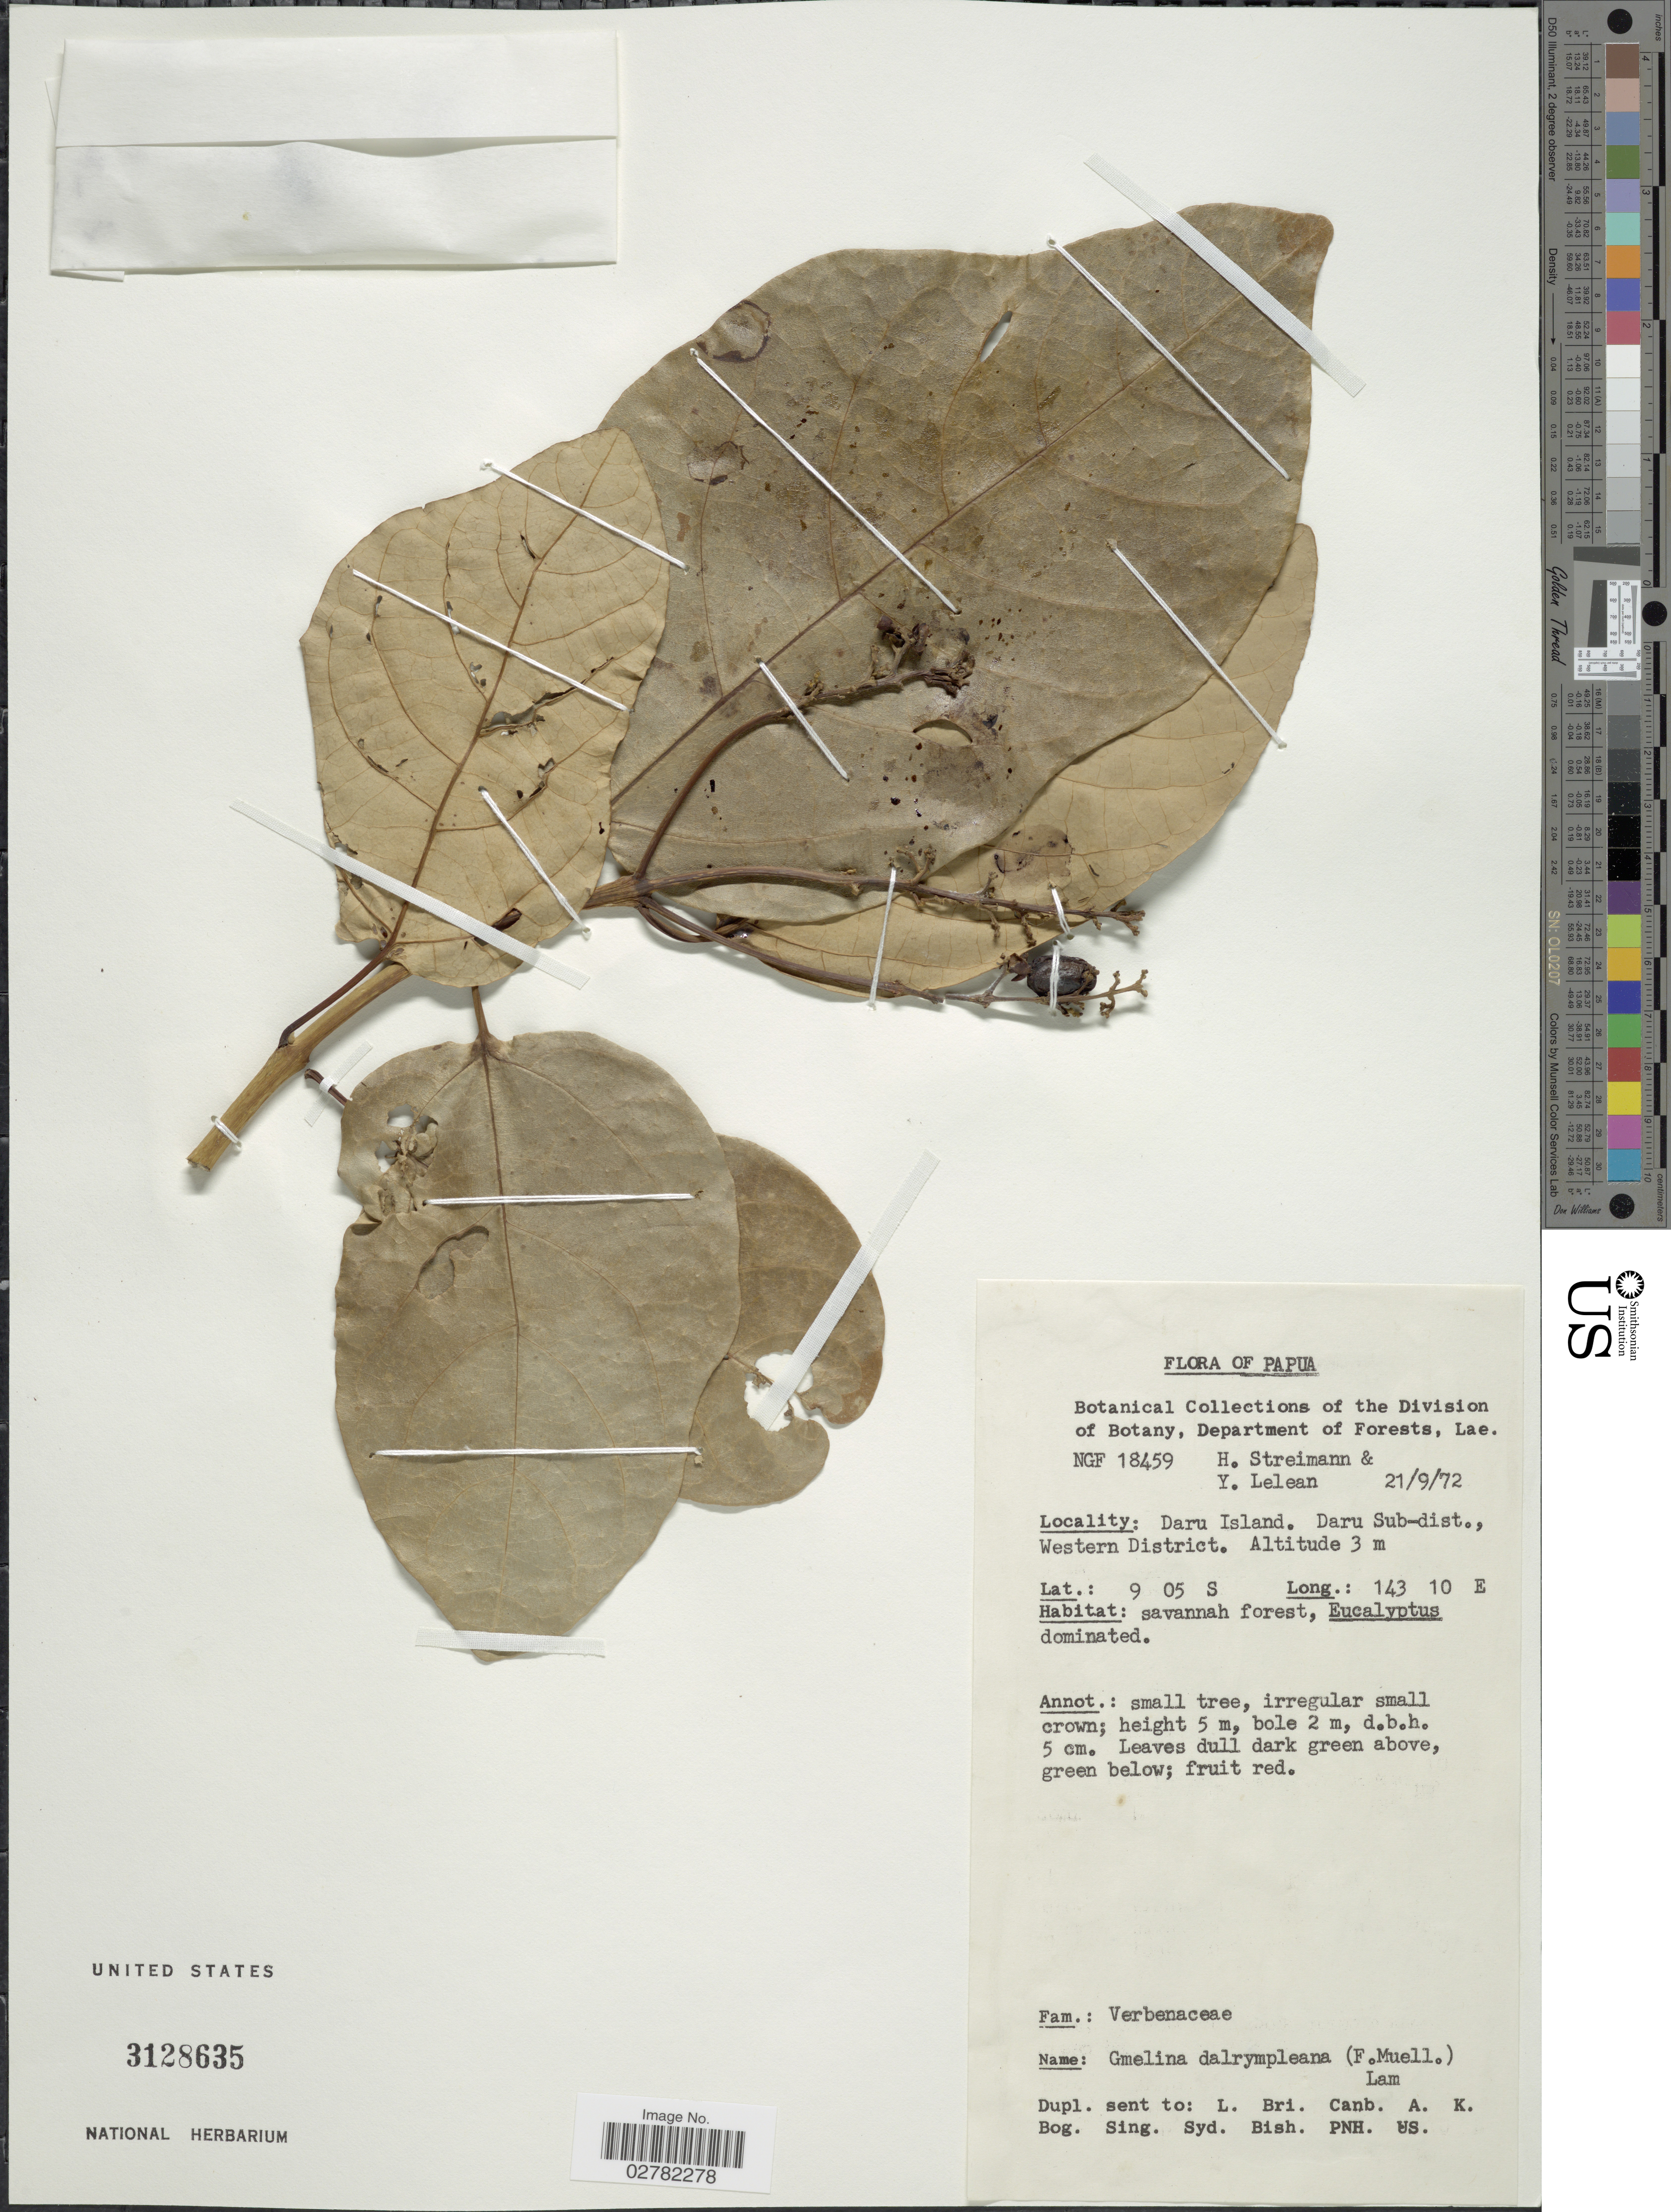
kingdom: Plantae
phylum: Tracheophyta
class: Magnoliopsida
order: Lamiales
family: Lamiaceae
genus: Gmelina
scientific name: Gmelina dalrympleana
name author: (F. Muell.) H.J. Lam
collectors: H. Streimann & Y. Lelean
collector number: NGF18459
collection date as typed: Transcribed d/m/y: 21/9/72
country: Papua New Guinea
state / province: Manus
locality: Papua. Daru Island. Daru Sub-dist., Western District.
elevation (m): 3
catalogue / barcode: US 3128635